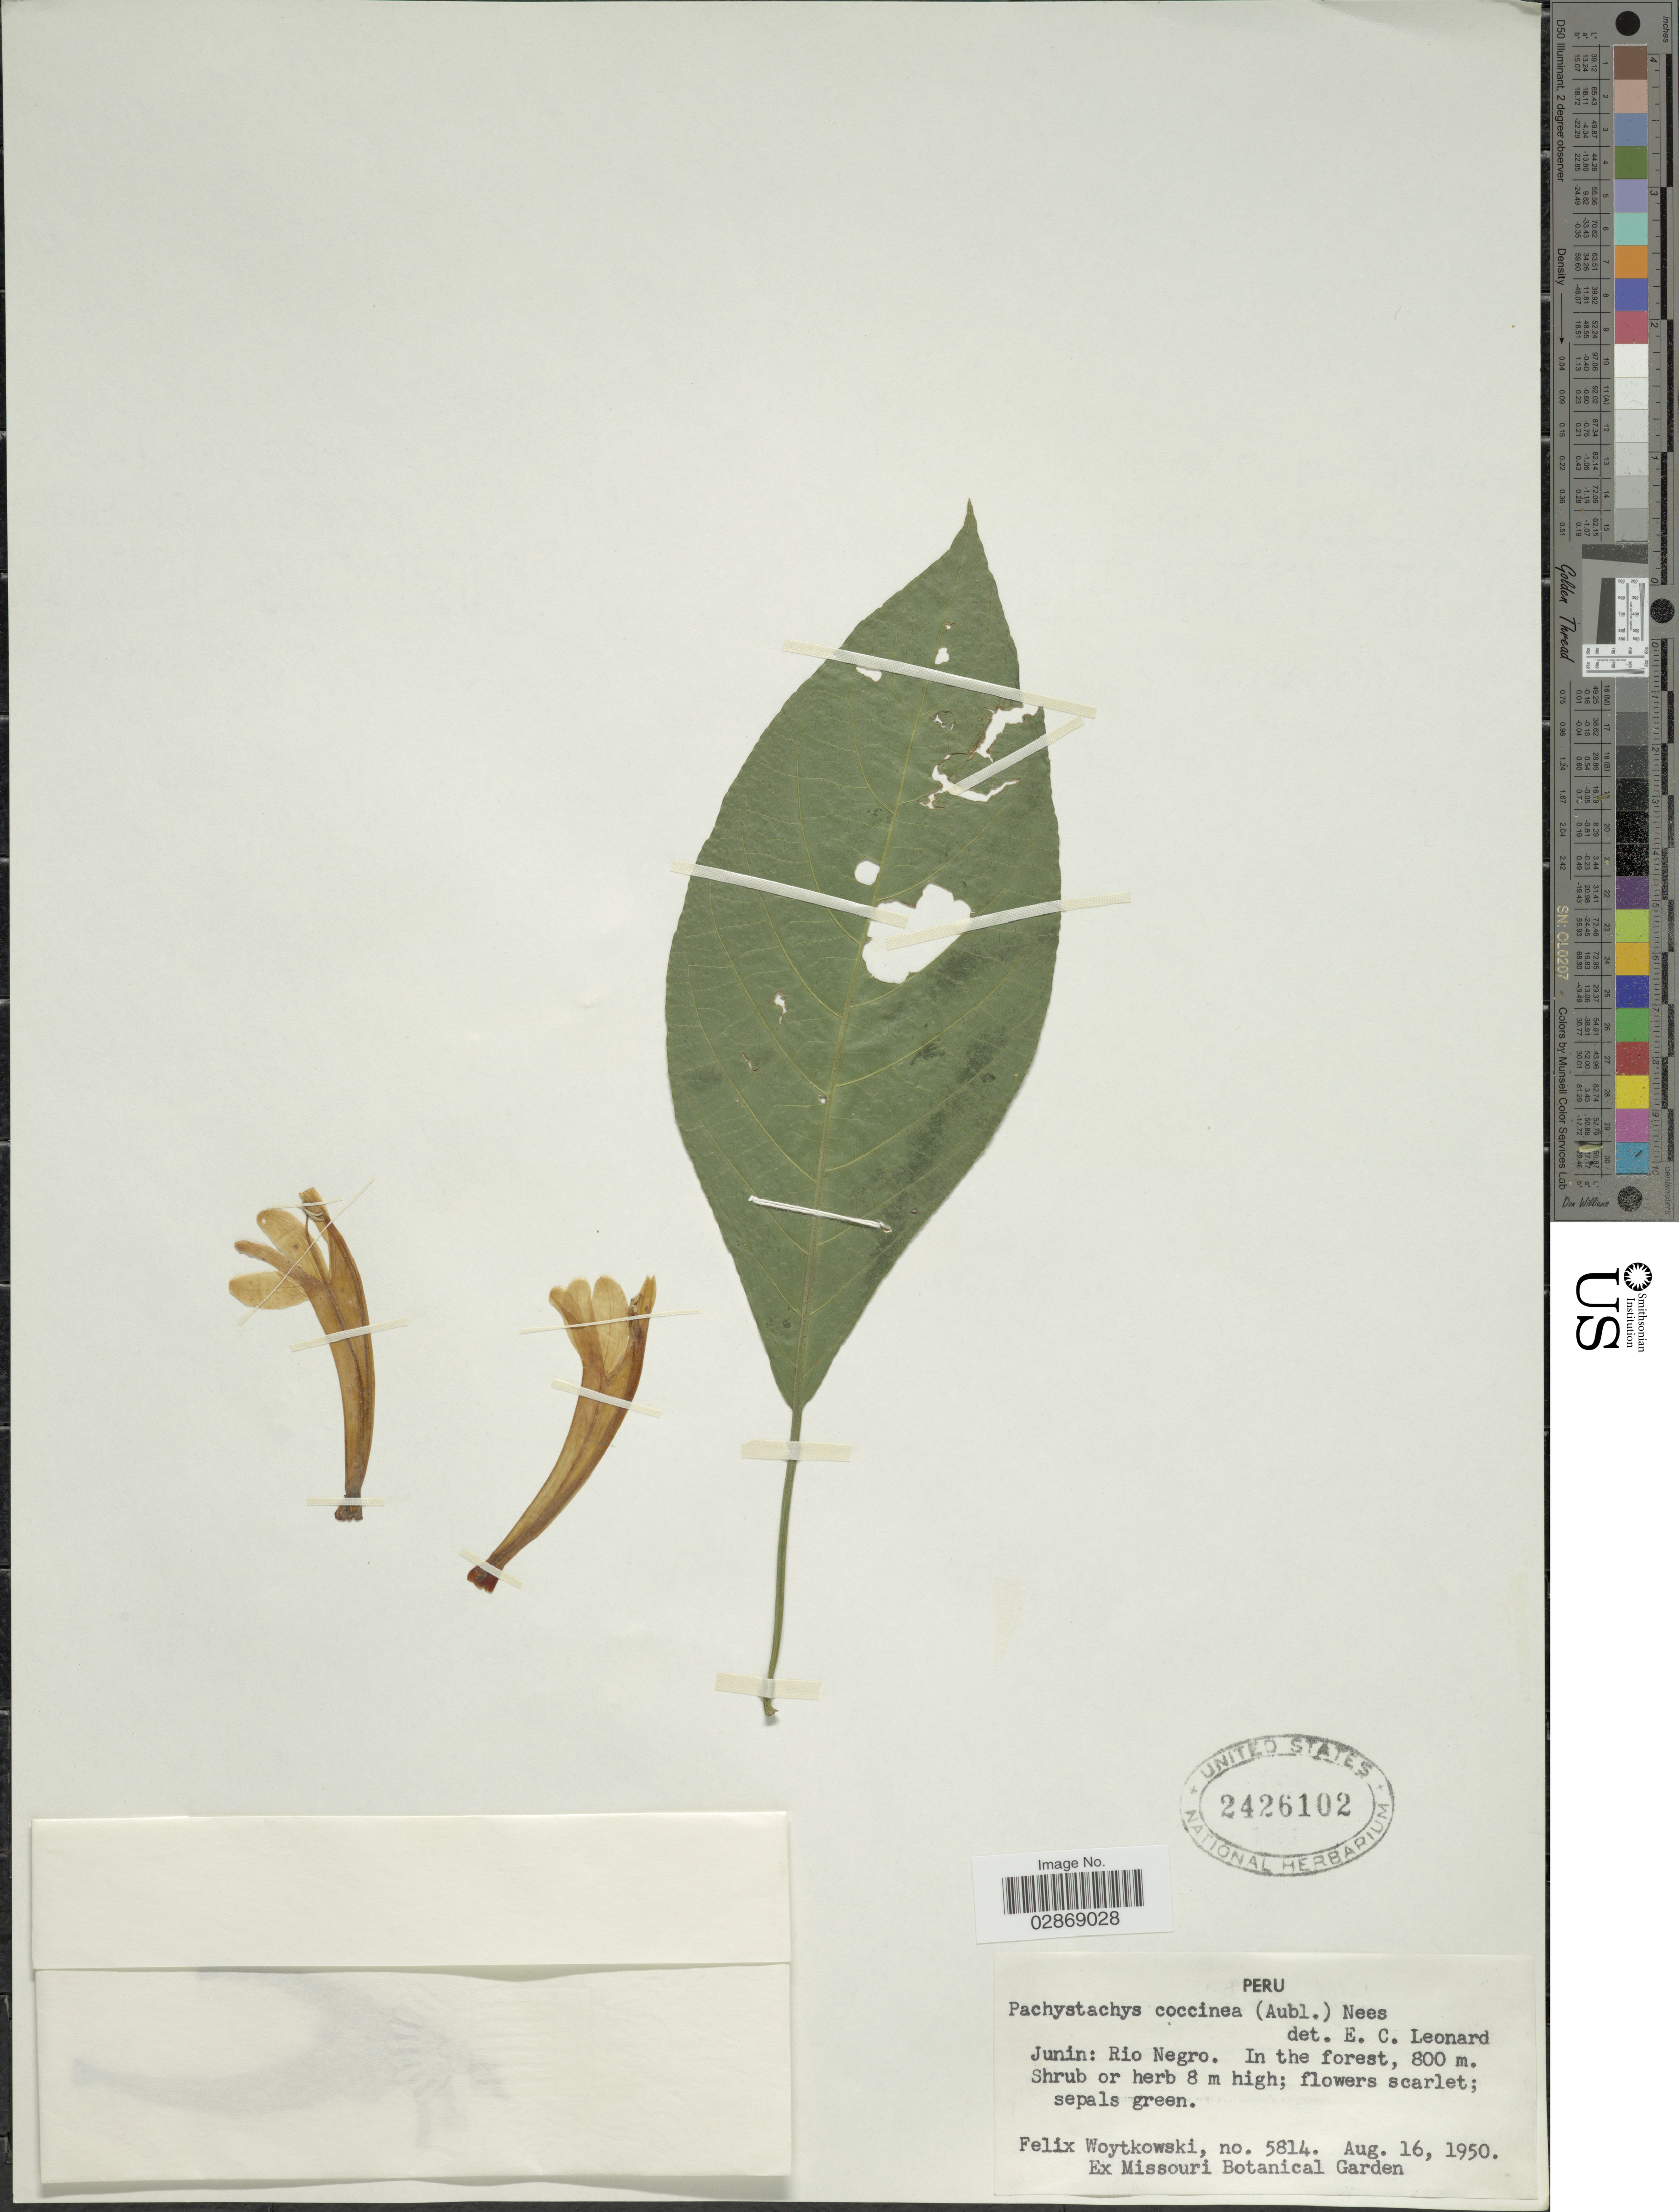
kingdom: Plantae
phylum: Tracheophyta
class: Magnoliopsida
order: Lamiales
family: Acanthaceae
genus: Pachystachys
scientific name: Pachystachys spicata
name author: (Ruiz & Pav.) Wassh.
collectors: F. Woytkowski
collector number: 5814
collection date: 1960-08-16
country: Peru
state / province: Junín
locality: Rio Negro.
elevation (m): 800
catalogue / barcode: US 2426102